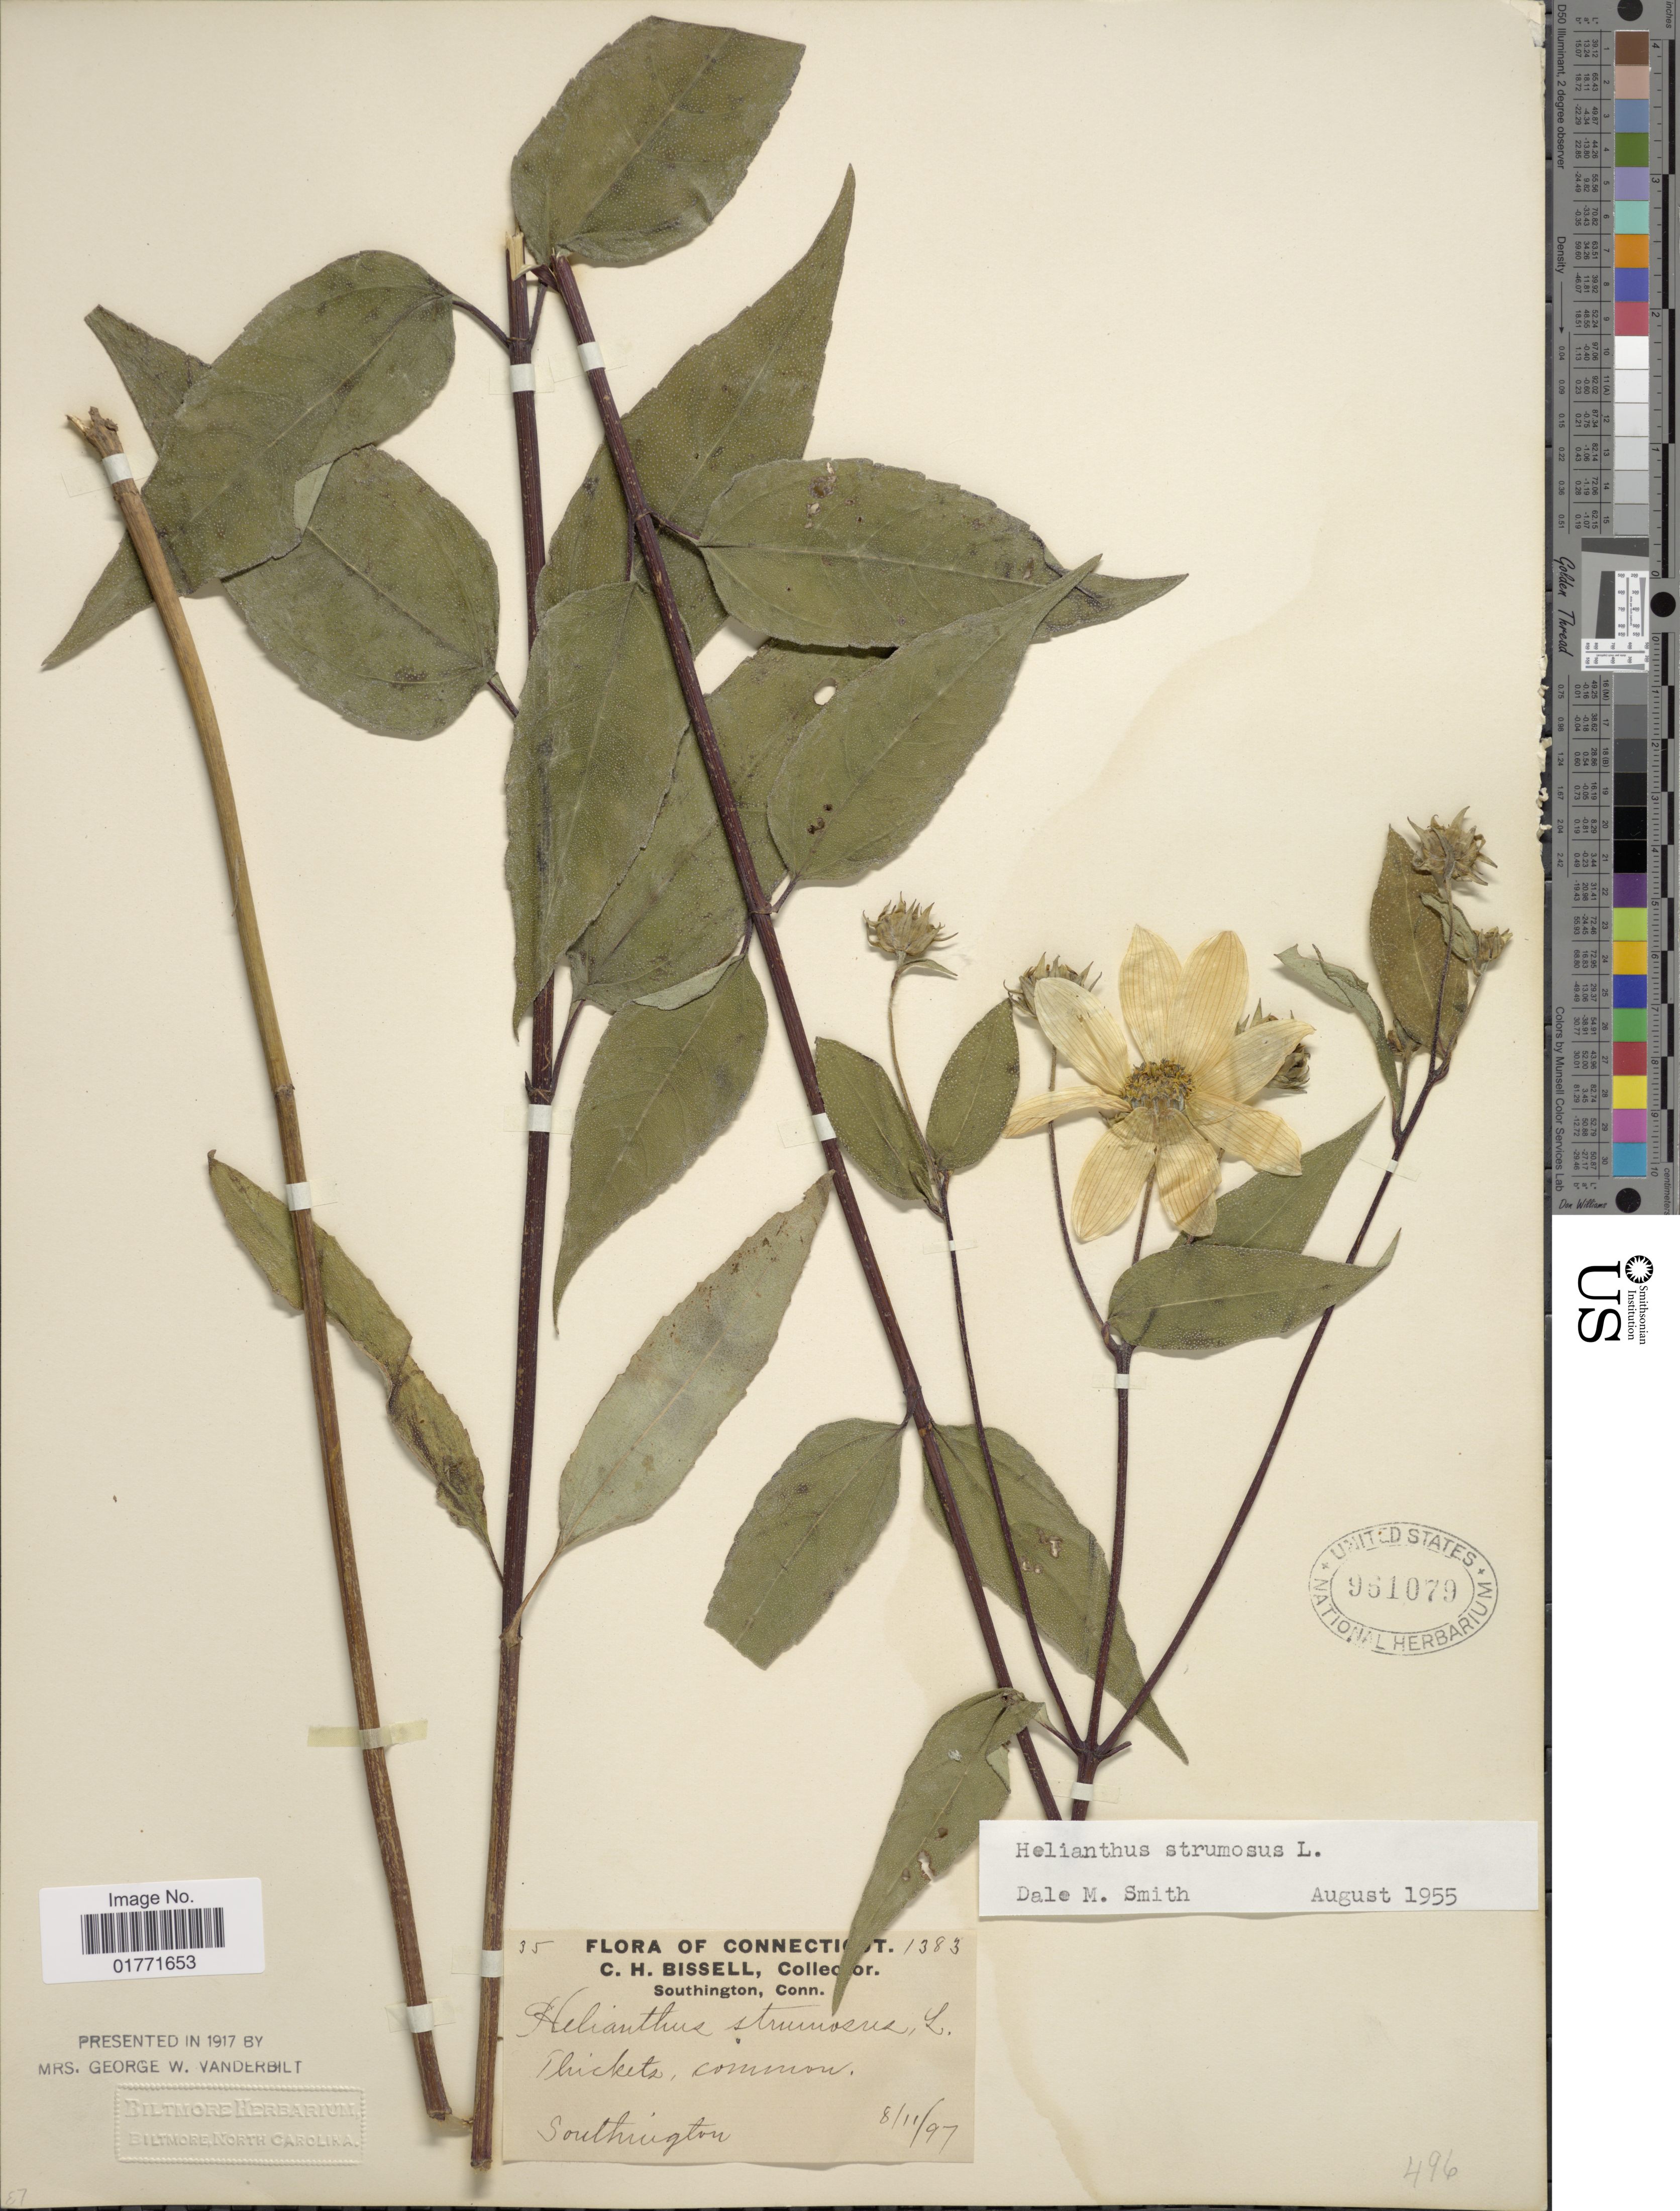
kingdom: Plantae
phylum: Tracheophyta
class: Magnoliopsida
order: Asterales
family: Asteraceae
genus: Helianthus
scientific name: Helianthus strumosus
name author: L.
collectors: C. Bissell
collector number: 35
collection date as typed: Transcribed d/m/y: 8/11/97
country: United States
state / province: Connecticut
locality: Connecticut. Southington.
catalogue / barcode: US 961079